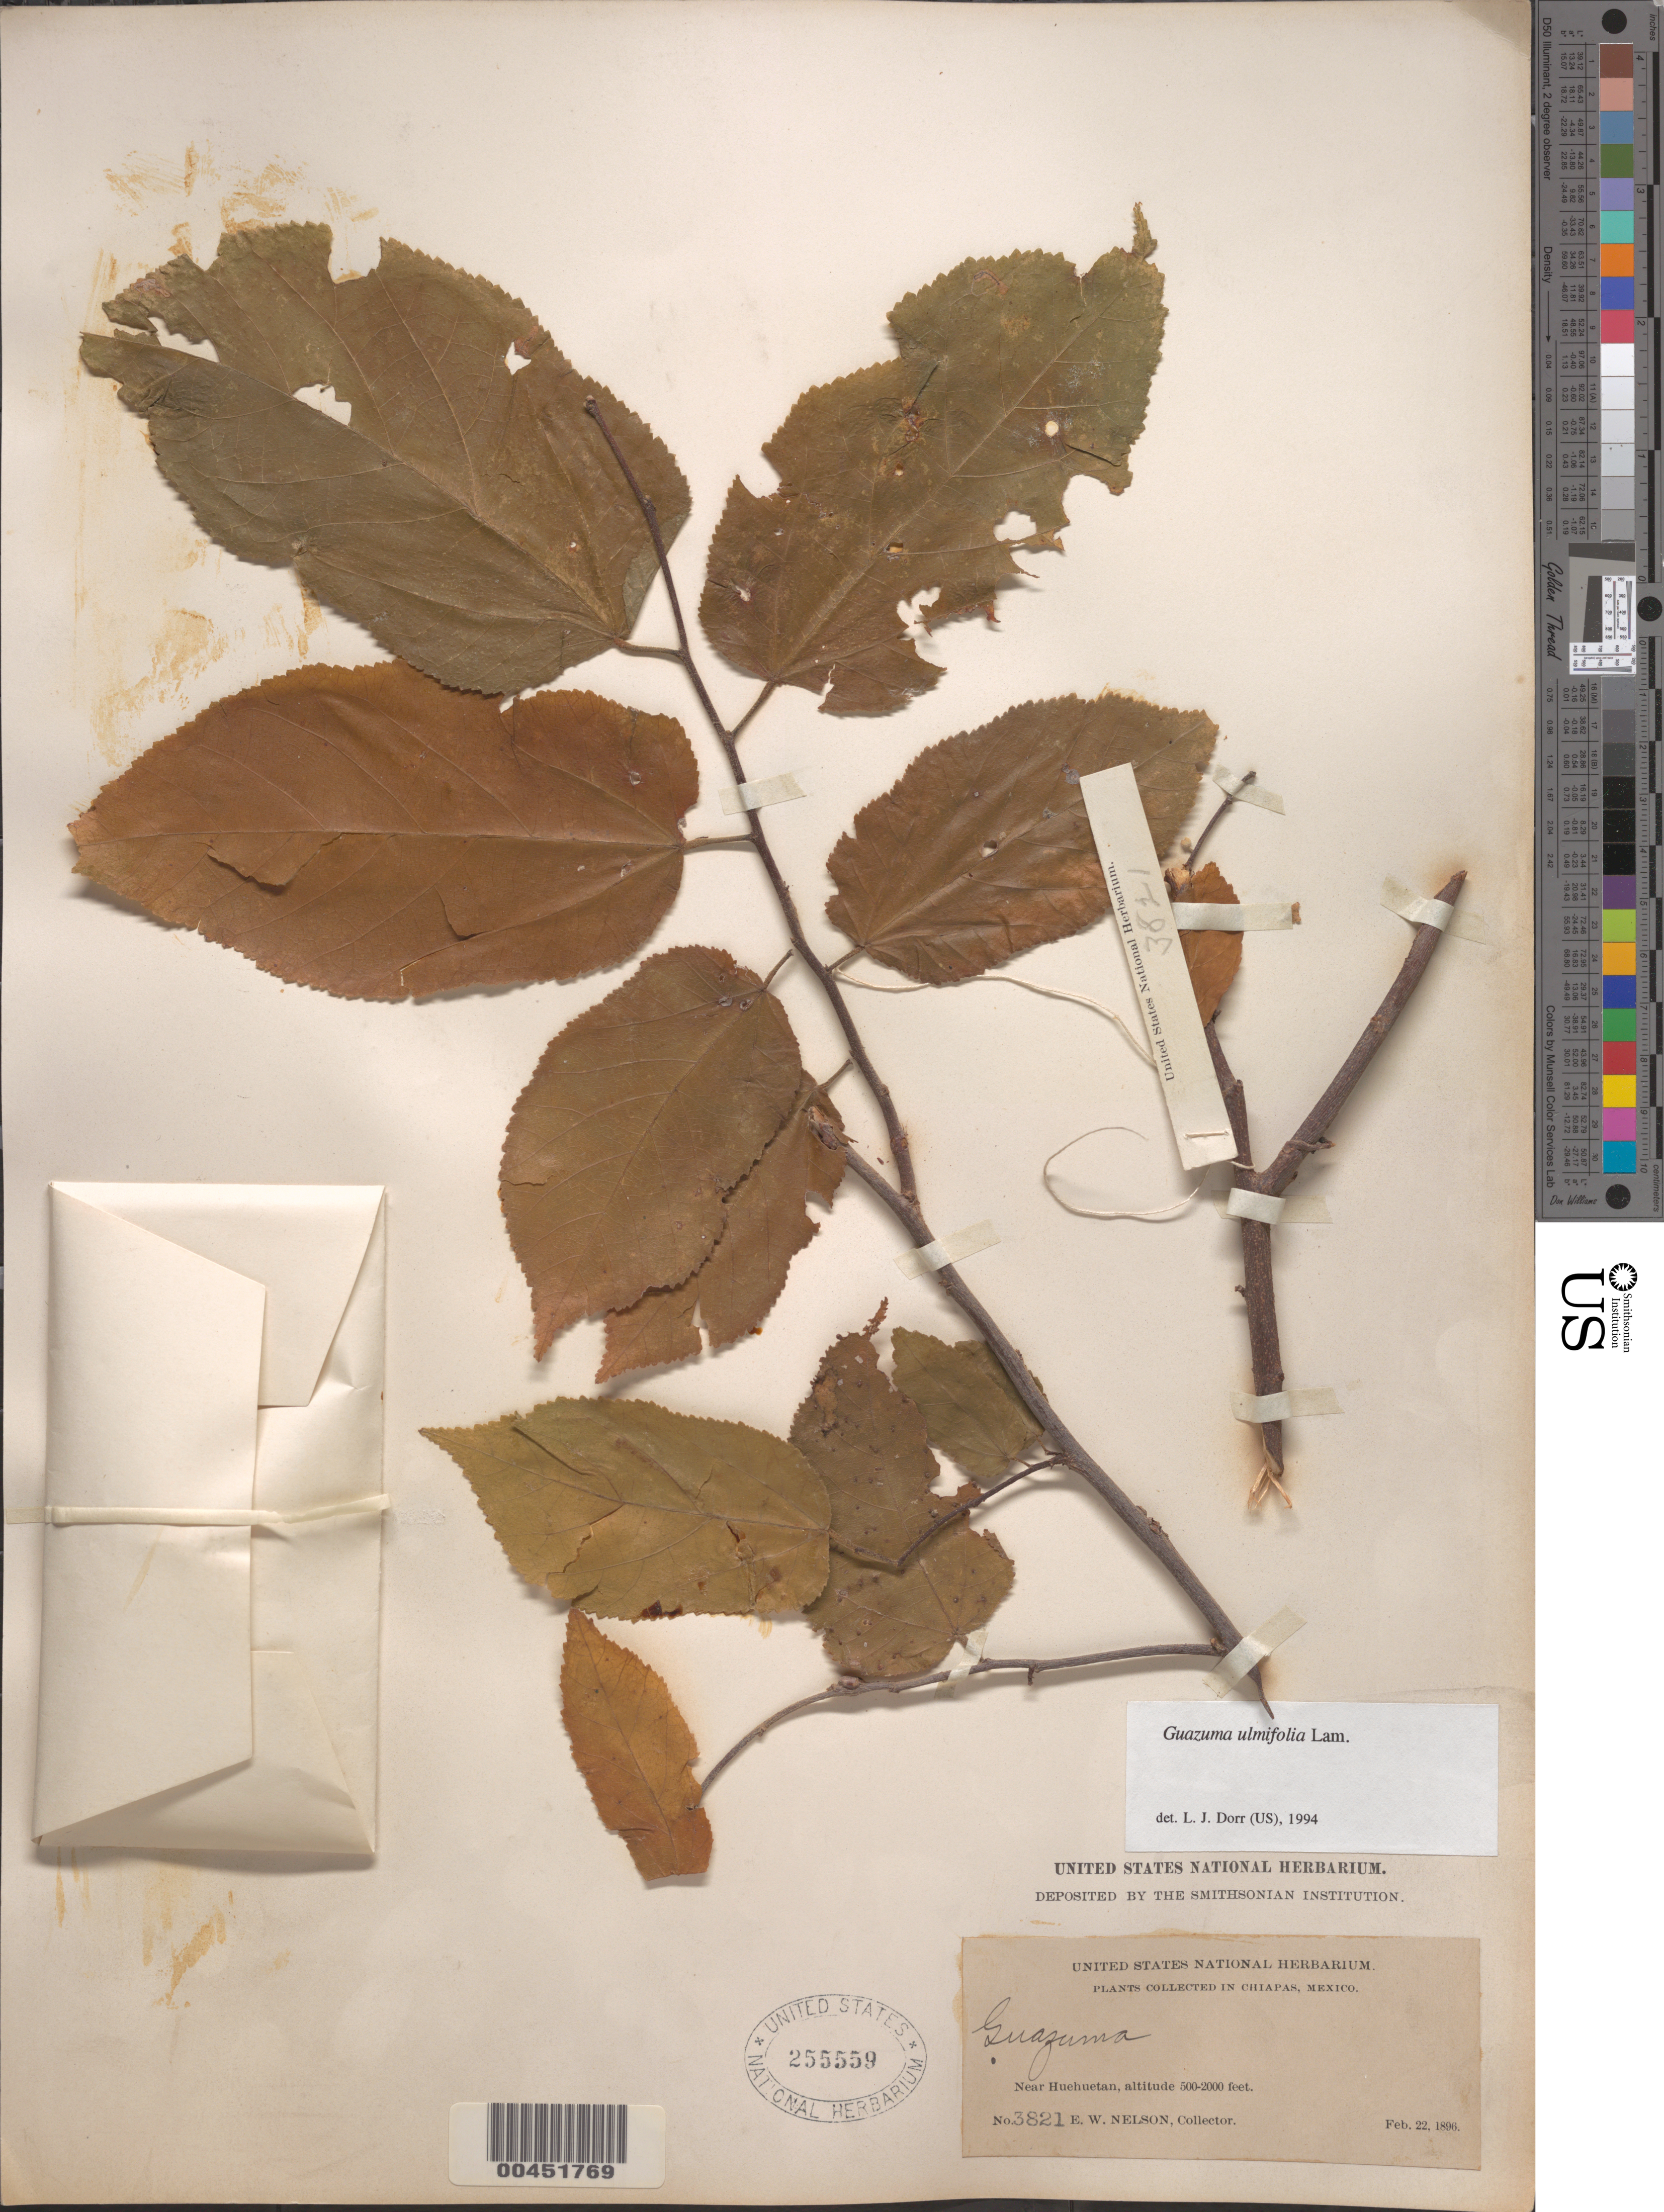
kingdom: Plantae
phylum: Tracheophyta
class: Magnoliopsida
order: Malvales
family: Malvaceae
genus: Guazuma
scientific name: Guazuma ulmifolia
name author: Lam.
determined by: Dorr, L. J., (BOT), Smithsonian Institution - National Museum of Natural History (UNITED STATES)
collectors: E. W. Nelson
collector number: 3821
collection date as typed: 22 Feb 1896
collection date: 1896-02-22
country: Mexico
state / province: Chiapas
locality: Huehuetan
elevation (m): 152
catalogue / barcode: US 255559